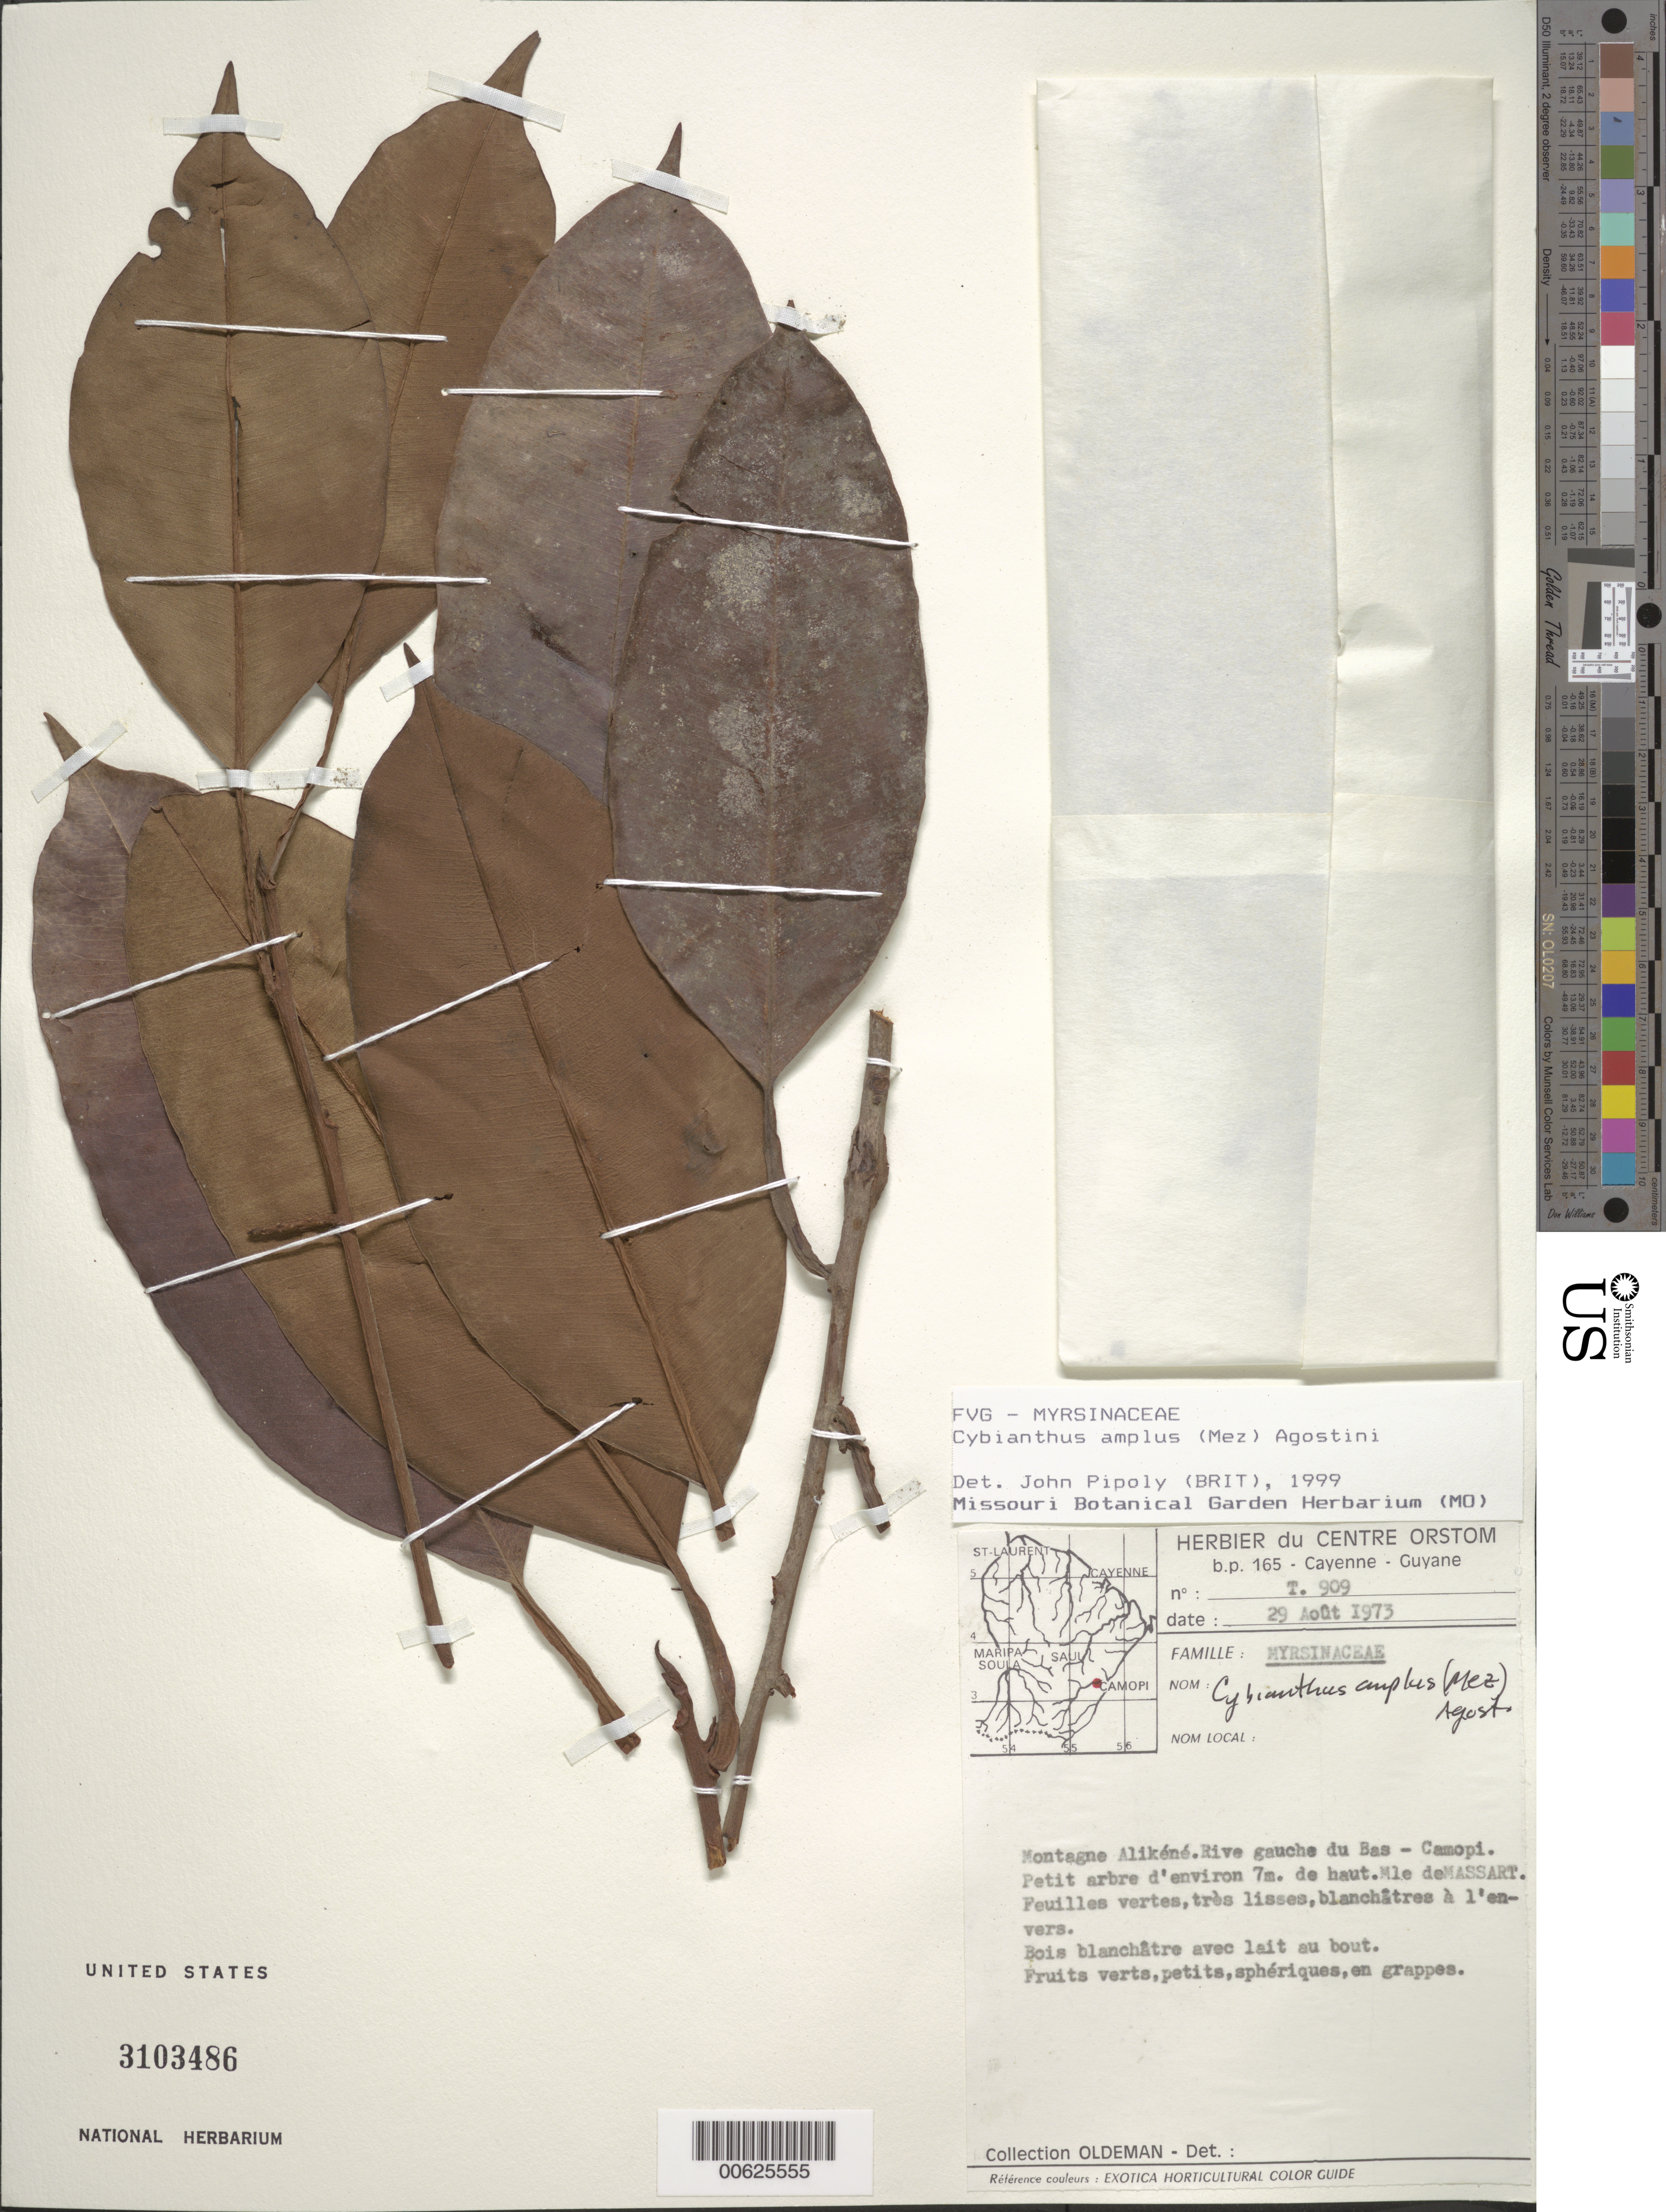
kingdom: Plantae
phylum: Tracheophyta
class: Magnoliopsida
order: Ericales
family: Primulaceae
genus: Cybianthus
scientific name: Cybianthus amplus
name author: (Mez) G. Agostini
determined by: Pipoly, J. J., III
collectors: R. Oldeman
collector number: T 909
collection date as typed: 29-Aug-73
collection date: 1973-08-29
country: French Guiana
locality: Montagne Alikéné, Rive gauche du Bas-Camopi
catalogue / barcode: US 3103486